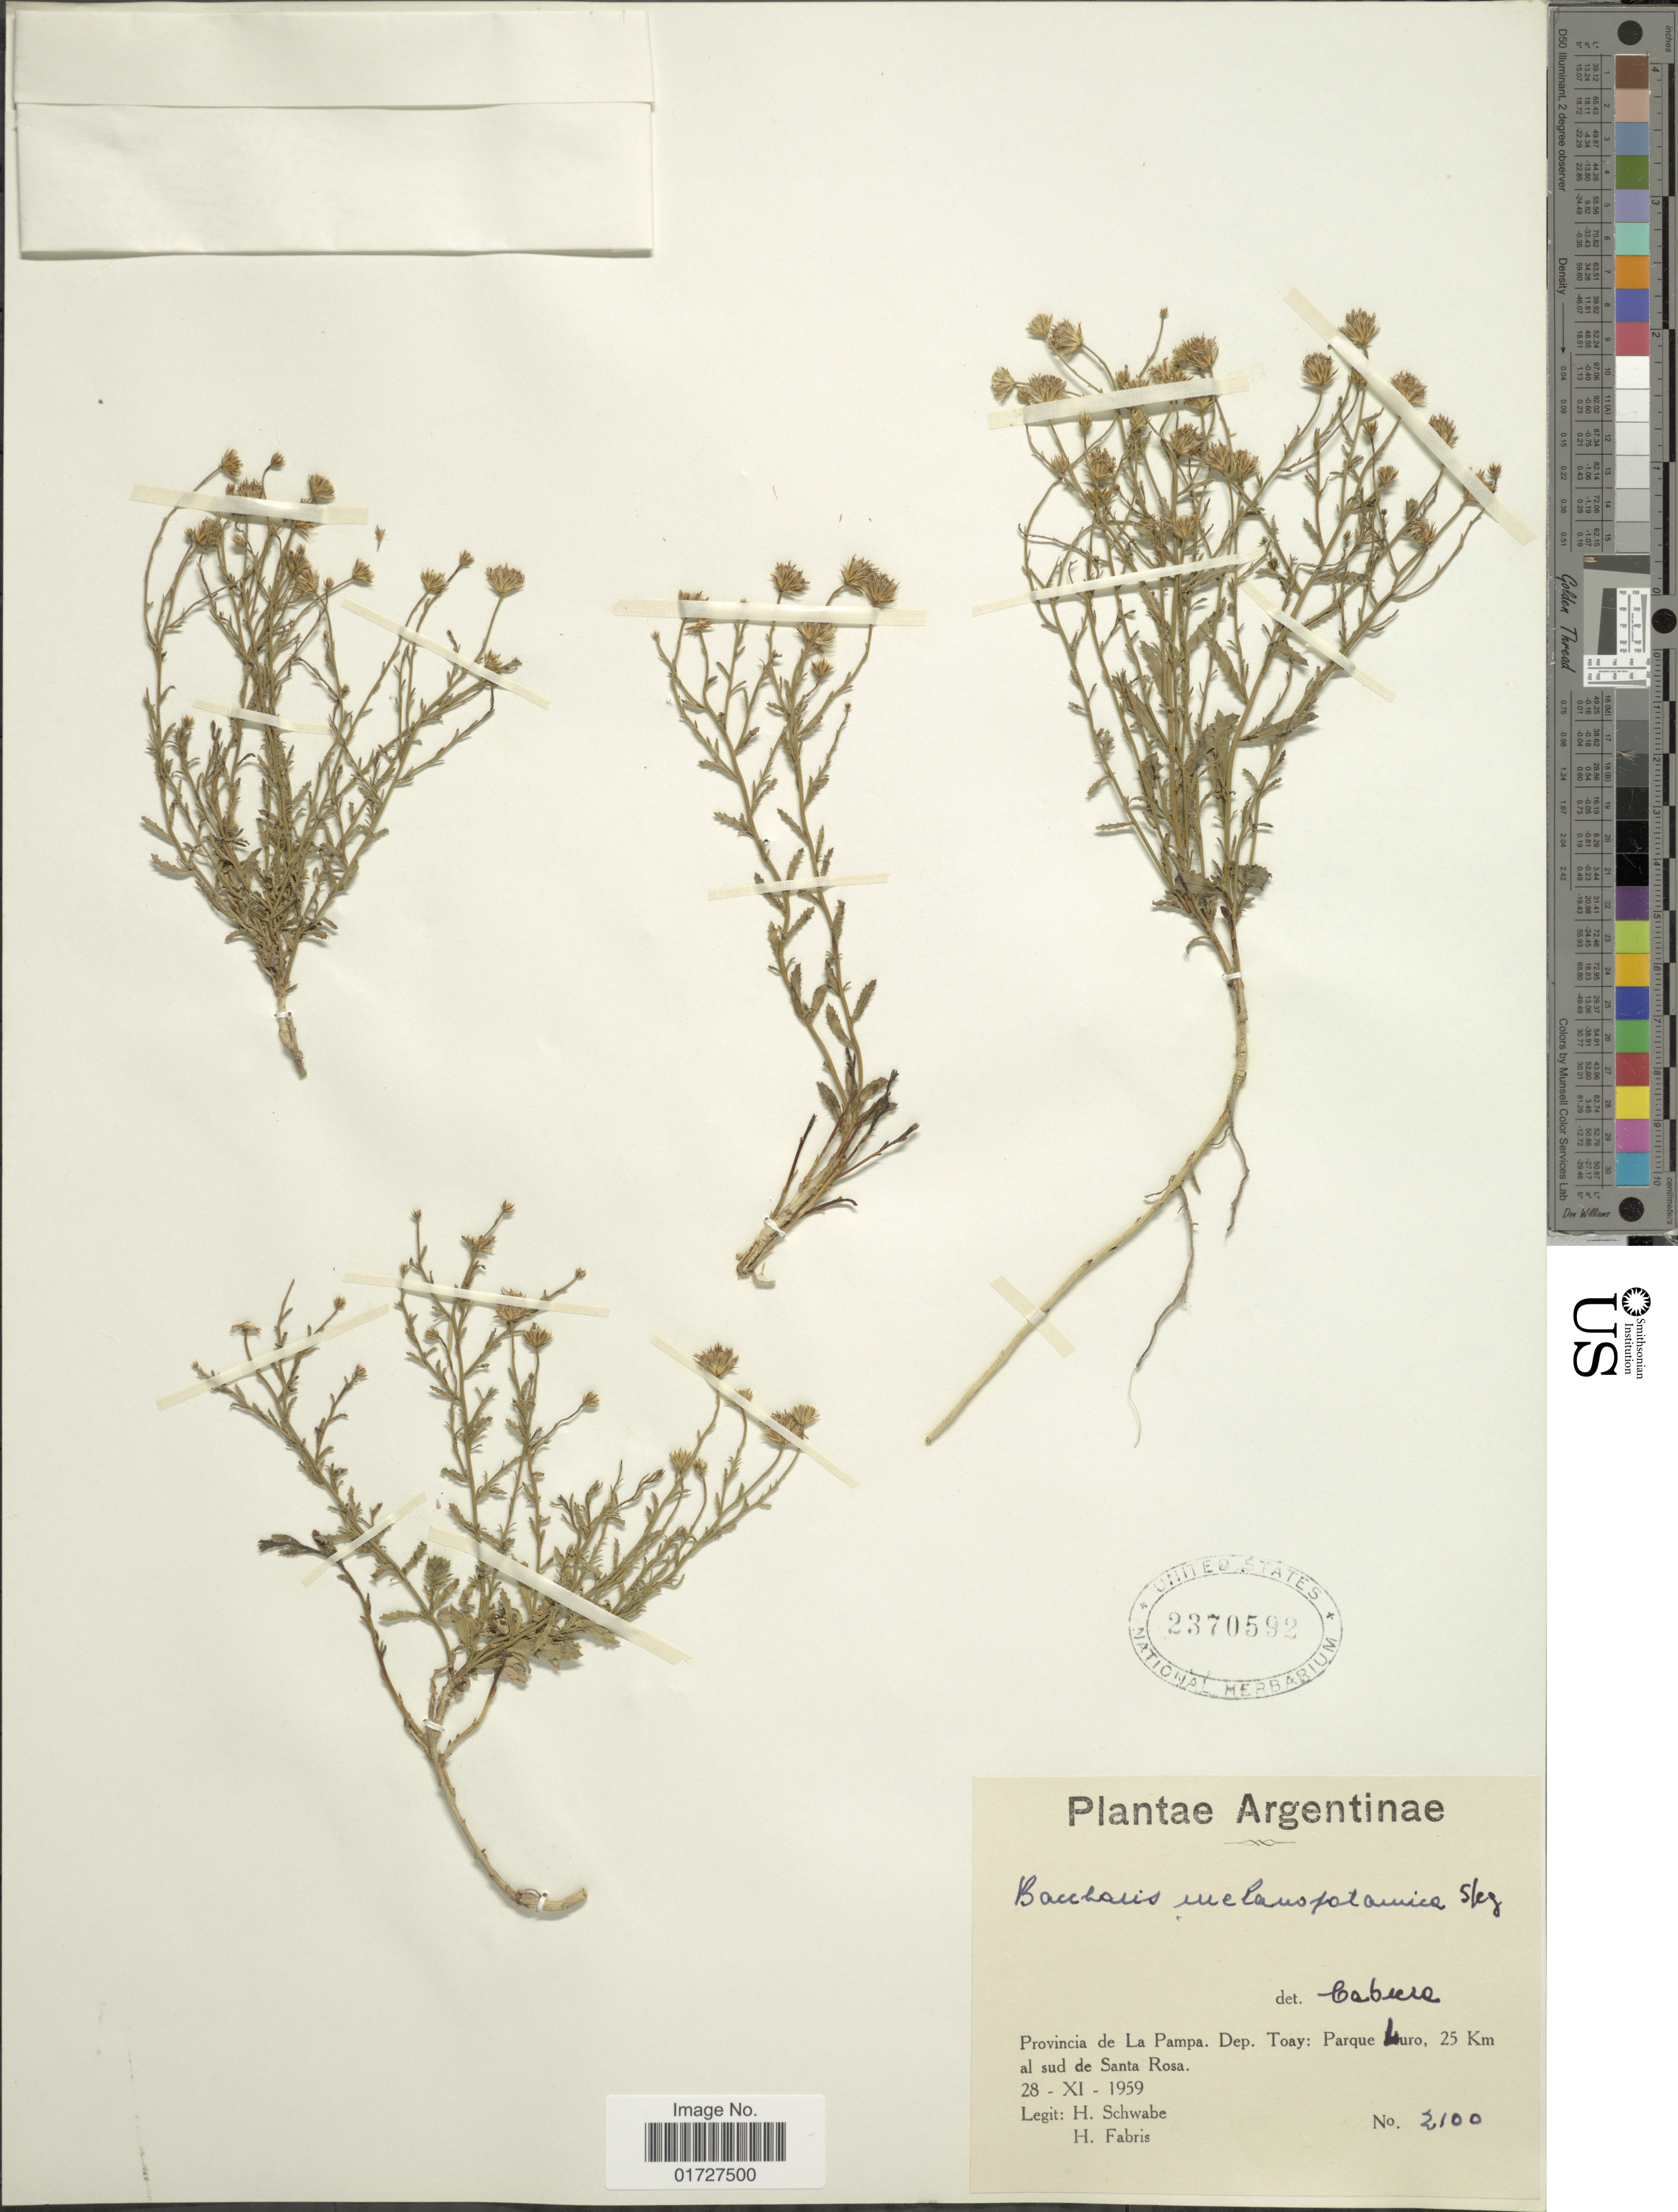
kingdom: Plantae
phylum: Tracheophyta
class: Magnoliopsida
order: Asterales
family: Asteraceae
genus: Baccharis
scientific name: Baccharis melanopotamica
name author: Speg.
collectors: H. Schwabe & H. Fabris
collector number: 2100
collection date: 1959-11-28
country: Argentina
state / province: La Pampa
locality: Dep. Toay, Parque Luro, 25 km al sud de Santa Rosa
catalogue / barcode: US 2370592